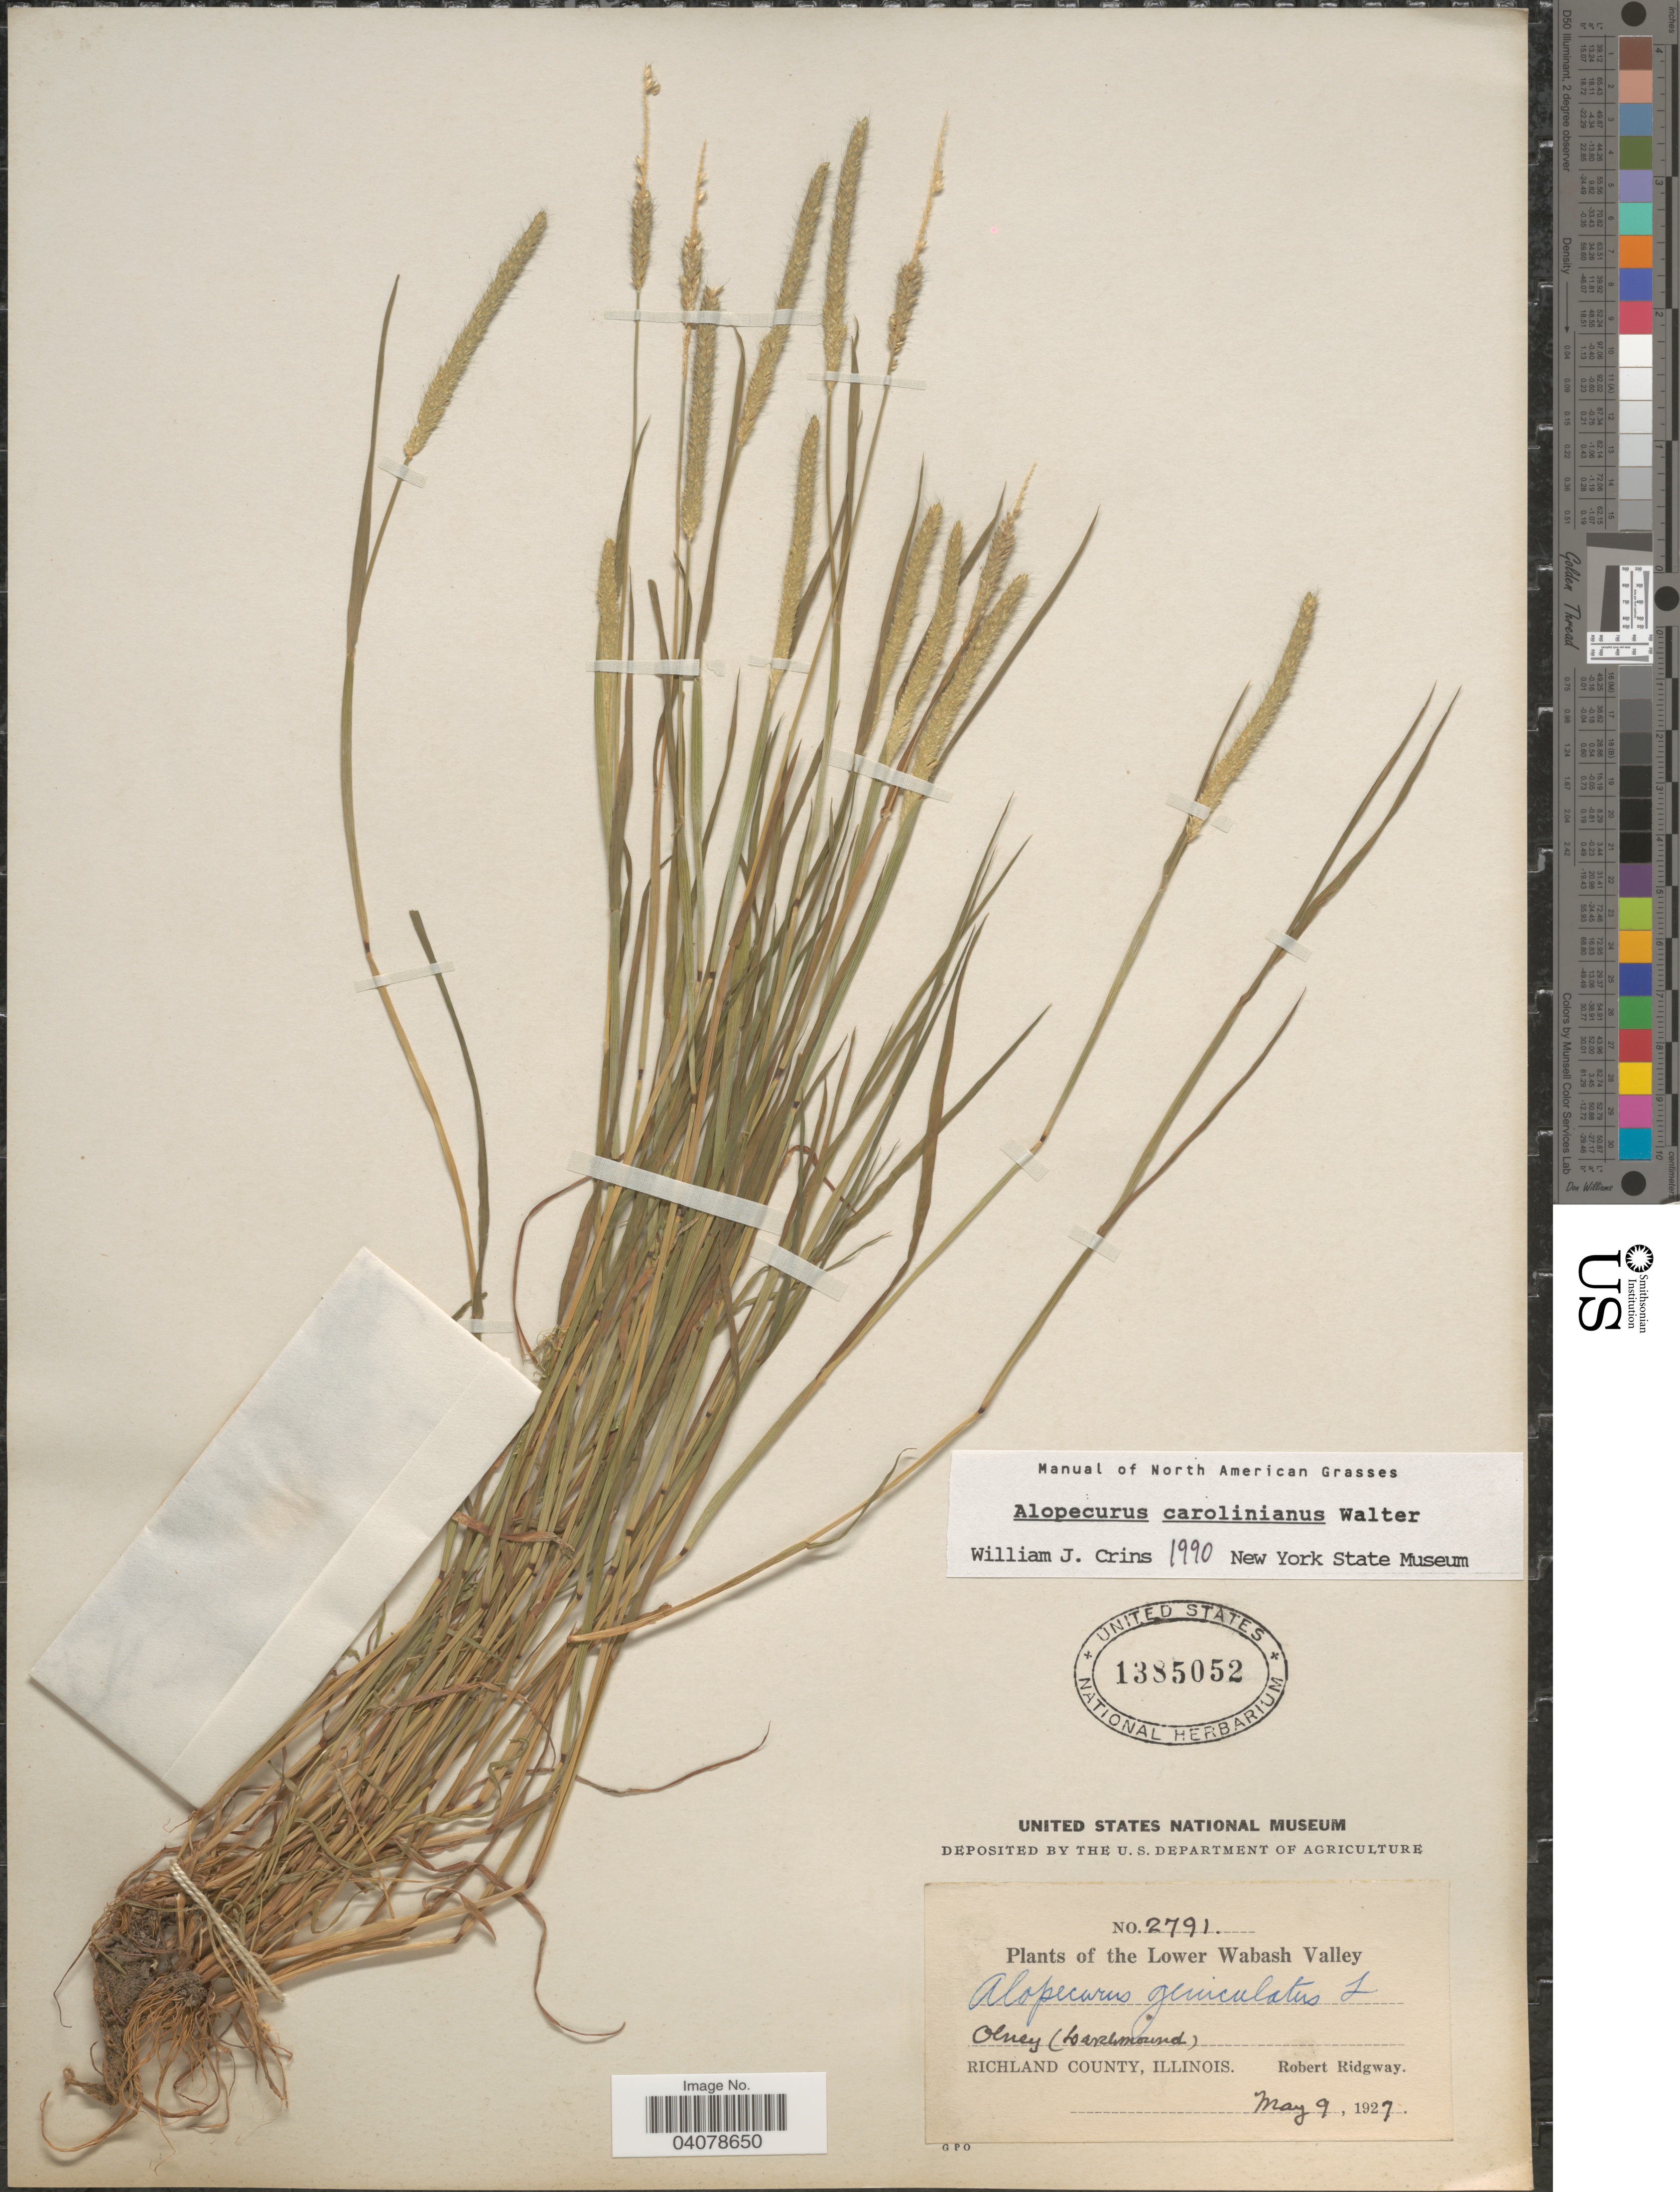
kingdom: Plantae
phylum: Tracheophyta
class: Liliopsida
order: Poales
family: Poaceae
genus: Alopecurus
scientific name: Alopecurus carolinianus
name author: Walter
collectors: R. Ridgway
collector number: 2791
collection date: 1927-05-09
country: United States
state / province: Illinois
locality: The Lower Wabash Valley. Richland County.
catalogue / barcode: US 1385052